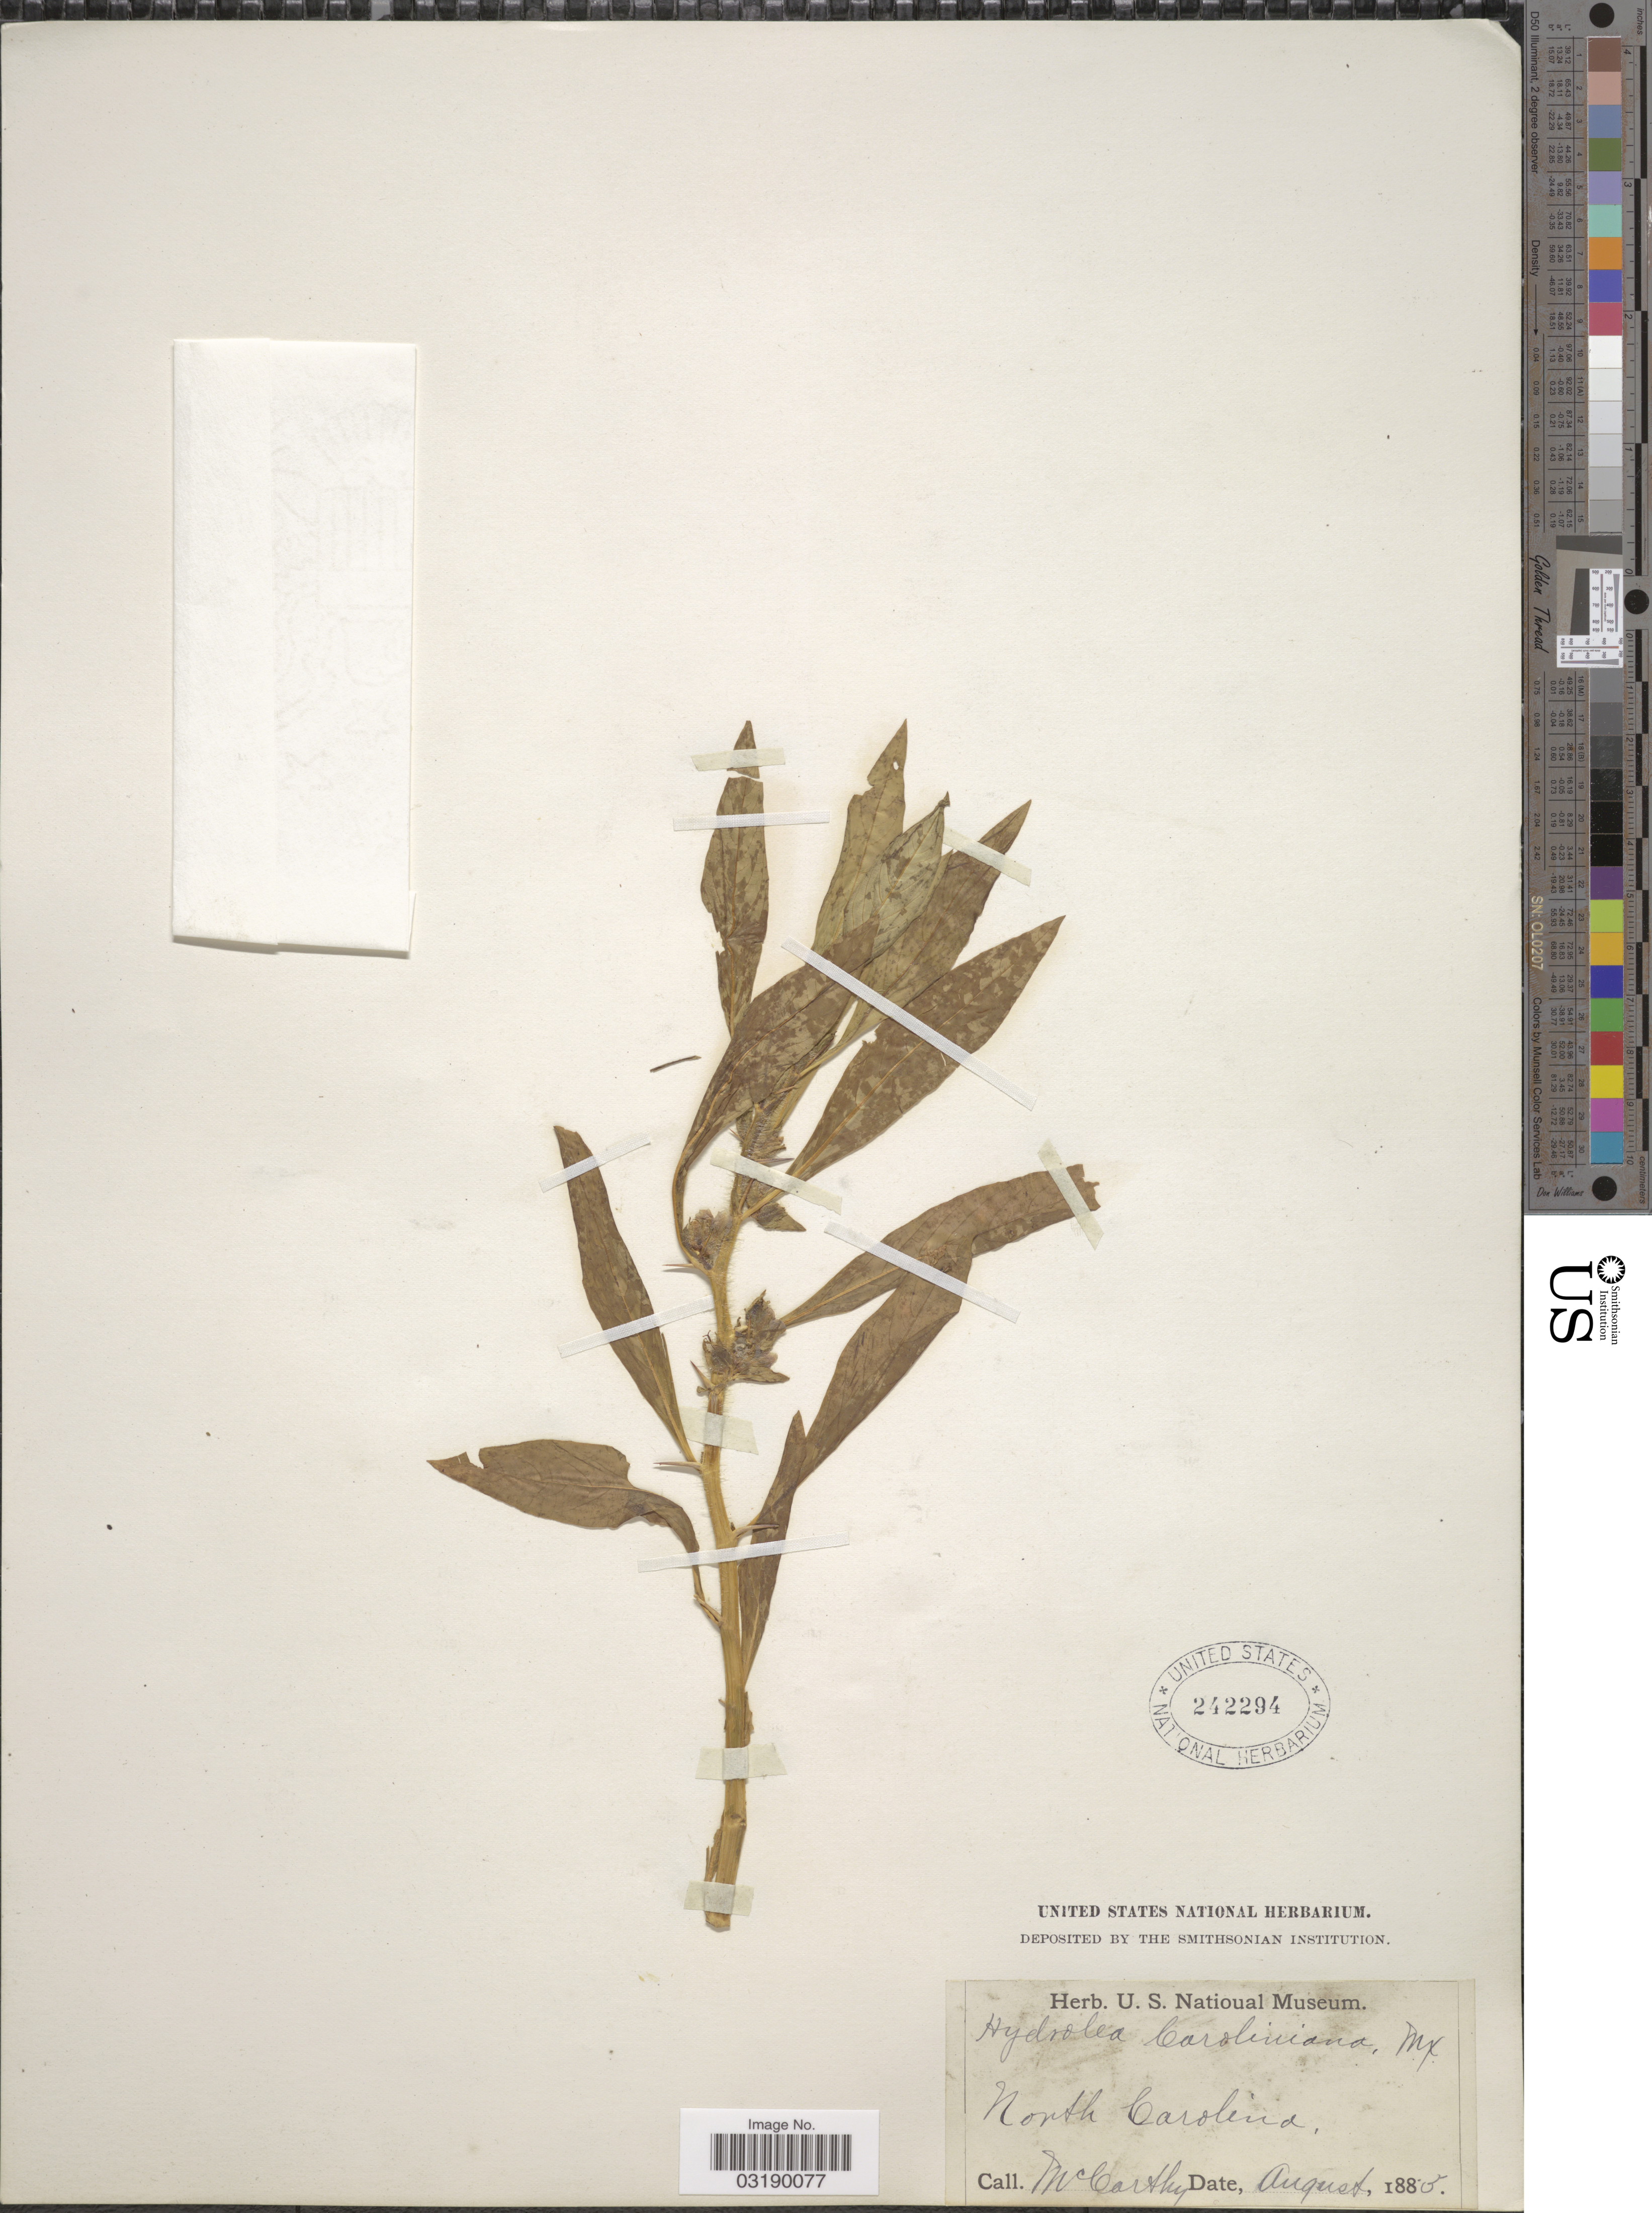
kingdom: Plantae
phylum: Tracheophyta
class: Magnoliopsida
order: Solanales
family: Hydroleaceae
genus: Hydrolea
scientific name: Hydrolea caroliniana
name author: Michx.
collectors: -- McCarthy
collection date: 1885-08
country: United States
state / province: North Carolina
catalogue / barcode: US 242294